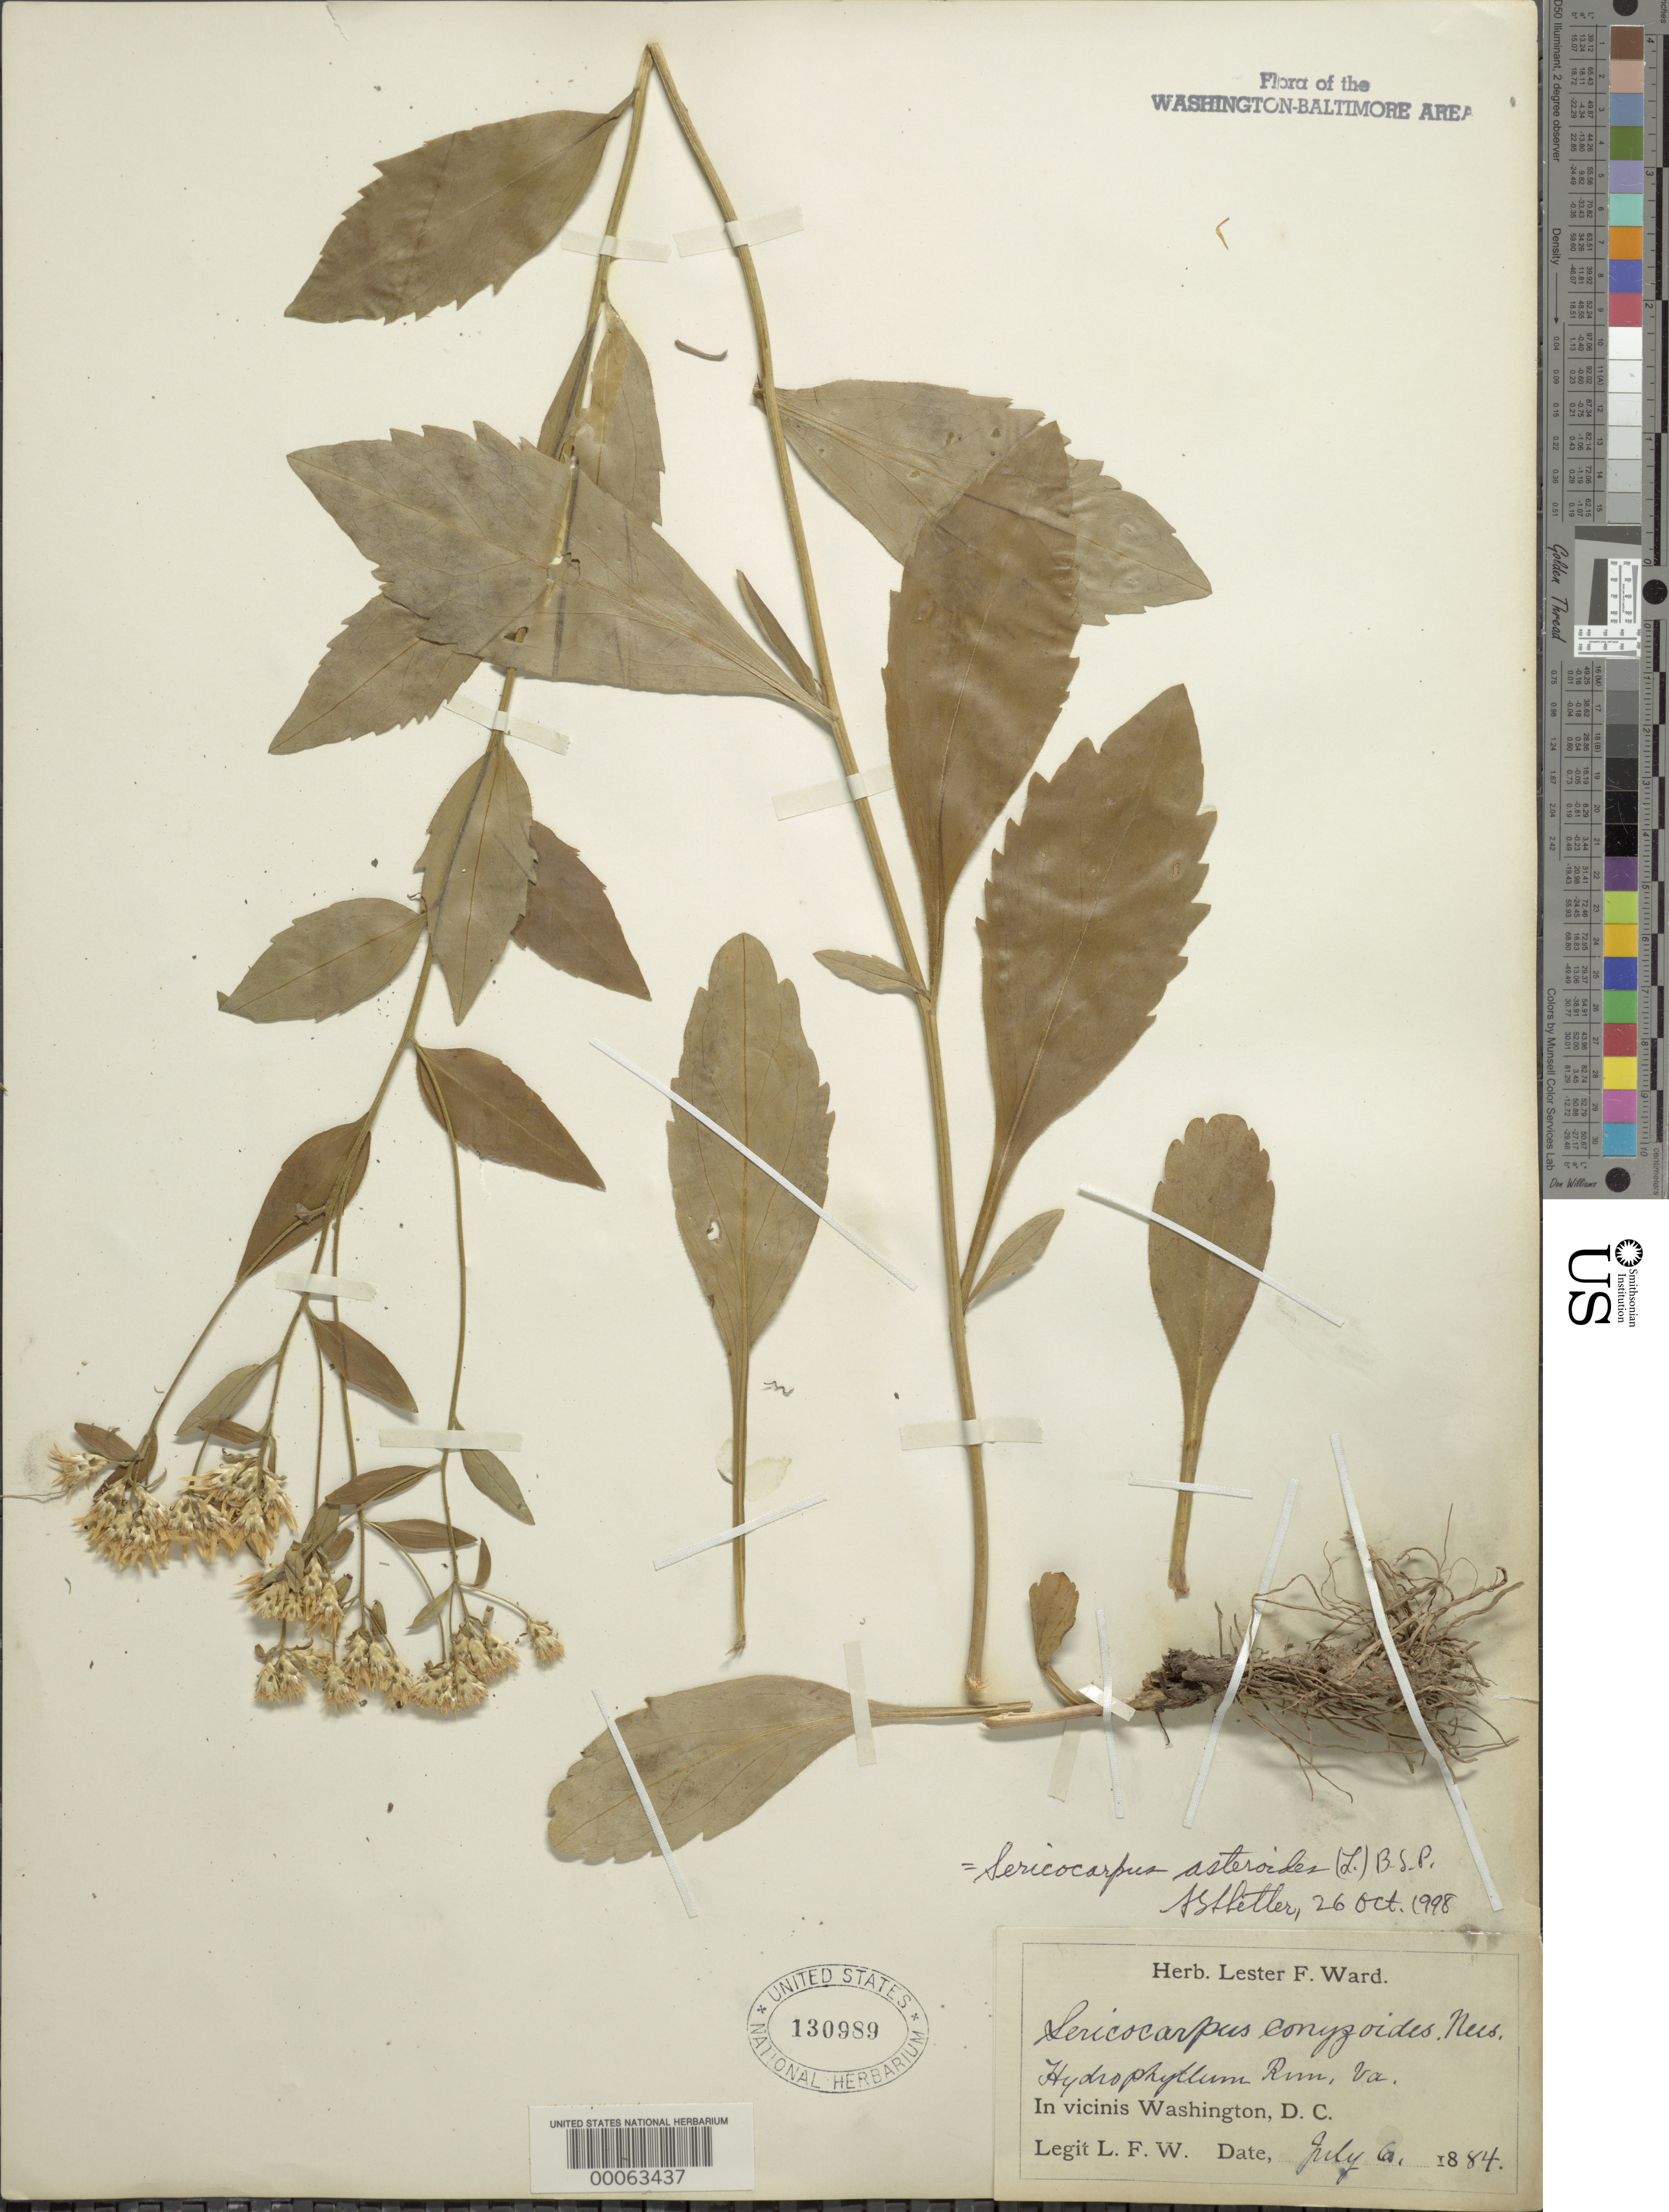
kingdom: Plantae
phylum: Tracheophyta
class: Magnoliopsida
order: Asterales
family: Asteraceae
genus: Sericocarpus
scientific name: Sericocarpus asteroides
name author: (L.) Britton, Stearns & Poggenb.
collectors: L. F. Ward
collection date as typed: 06 Jul 1884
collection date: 1884-07-06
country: United States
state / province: Virginia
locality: Hydrophyllum Run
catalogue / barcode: US 130989